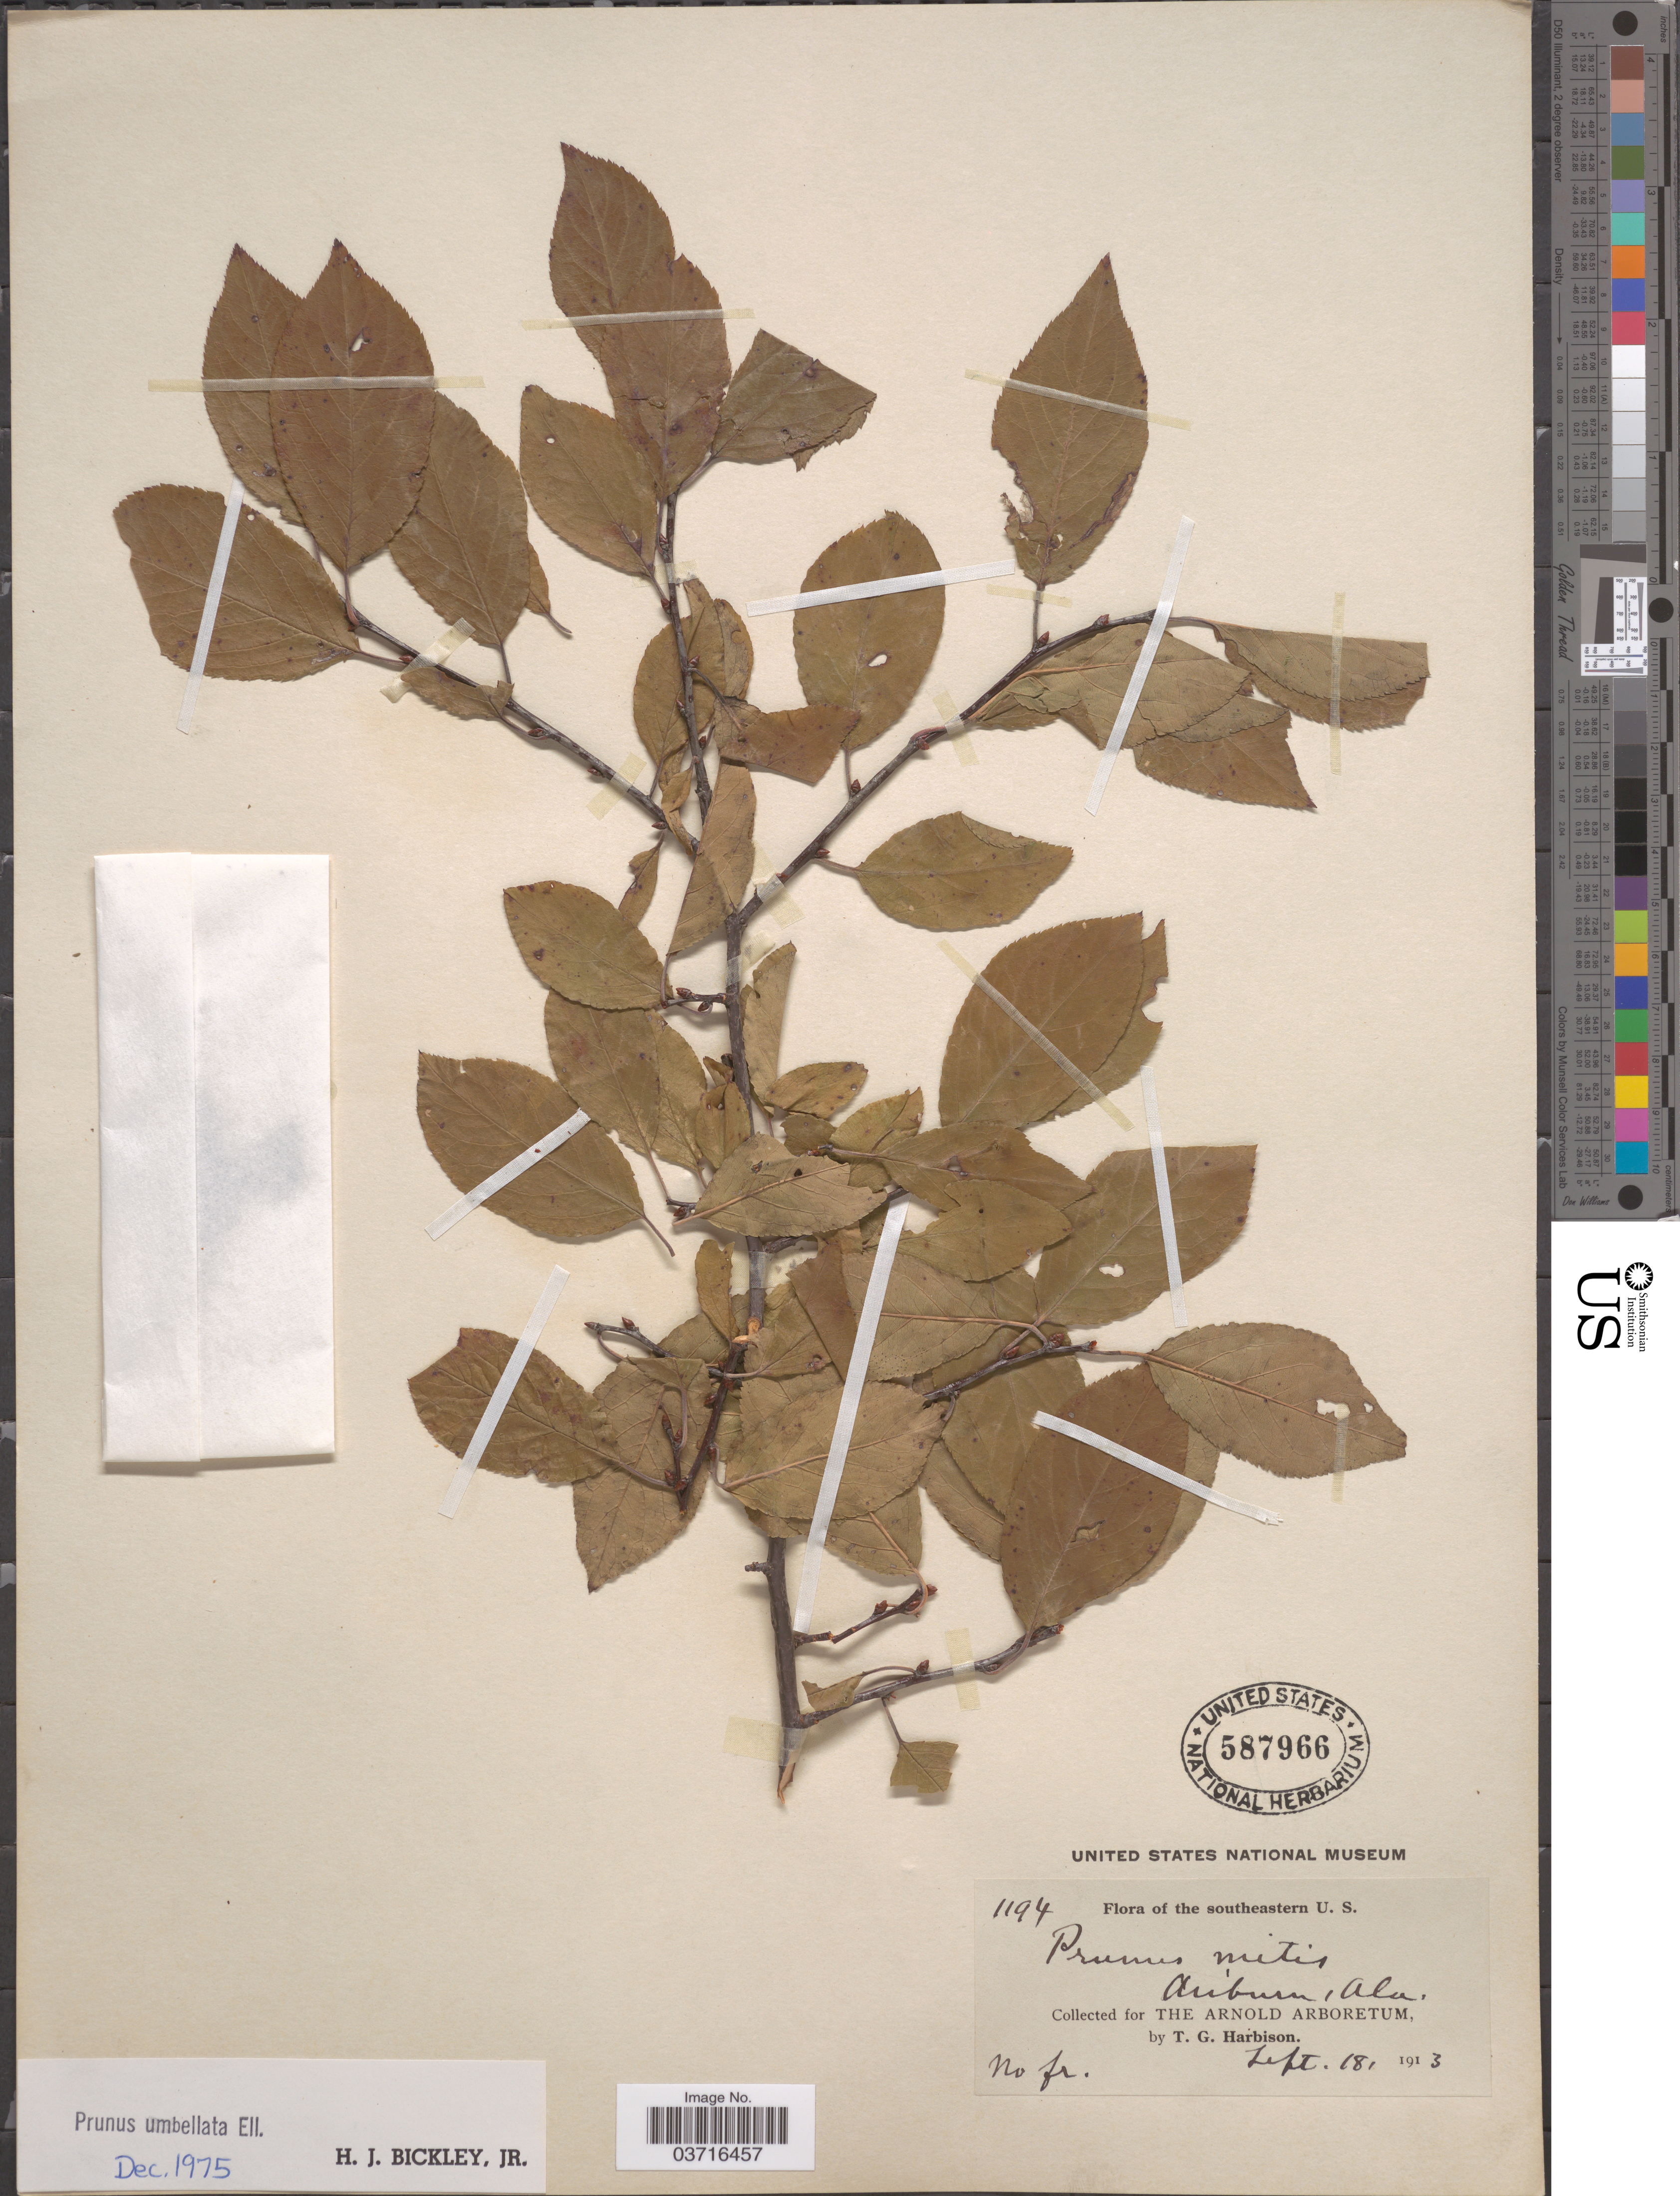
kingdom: Plantae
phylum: Tracheophyta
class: Magnoliopsida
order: Rosales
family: Rosaceae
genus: Prunus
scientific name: Prunus umbellata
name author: Elliott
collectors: T. Harbison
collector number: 1194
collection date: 1913-09-18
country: United States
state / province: Alabama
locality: Southeastern U. S. Auburn.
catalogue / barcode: US 587966